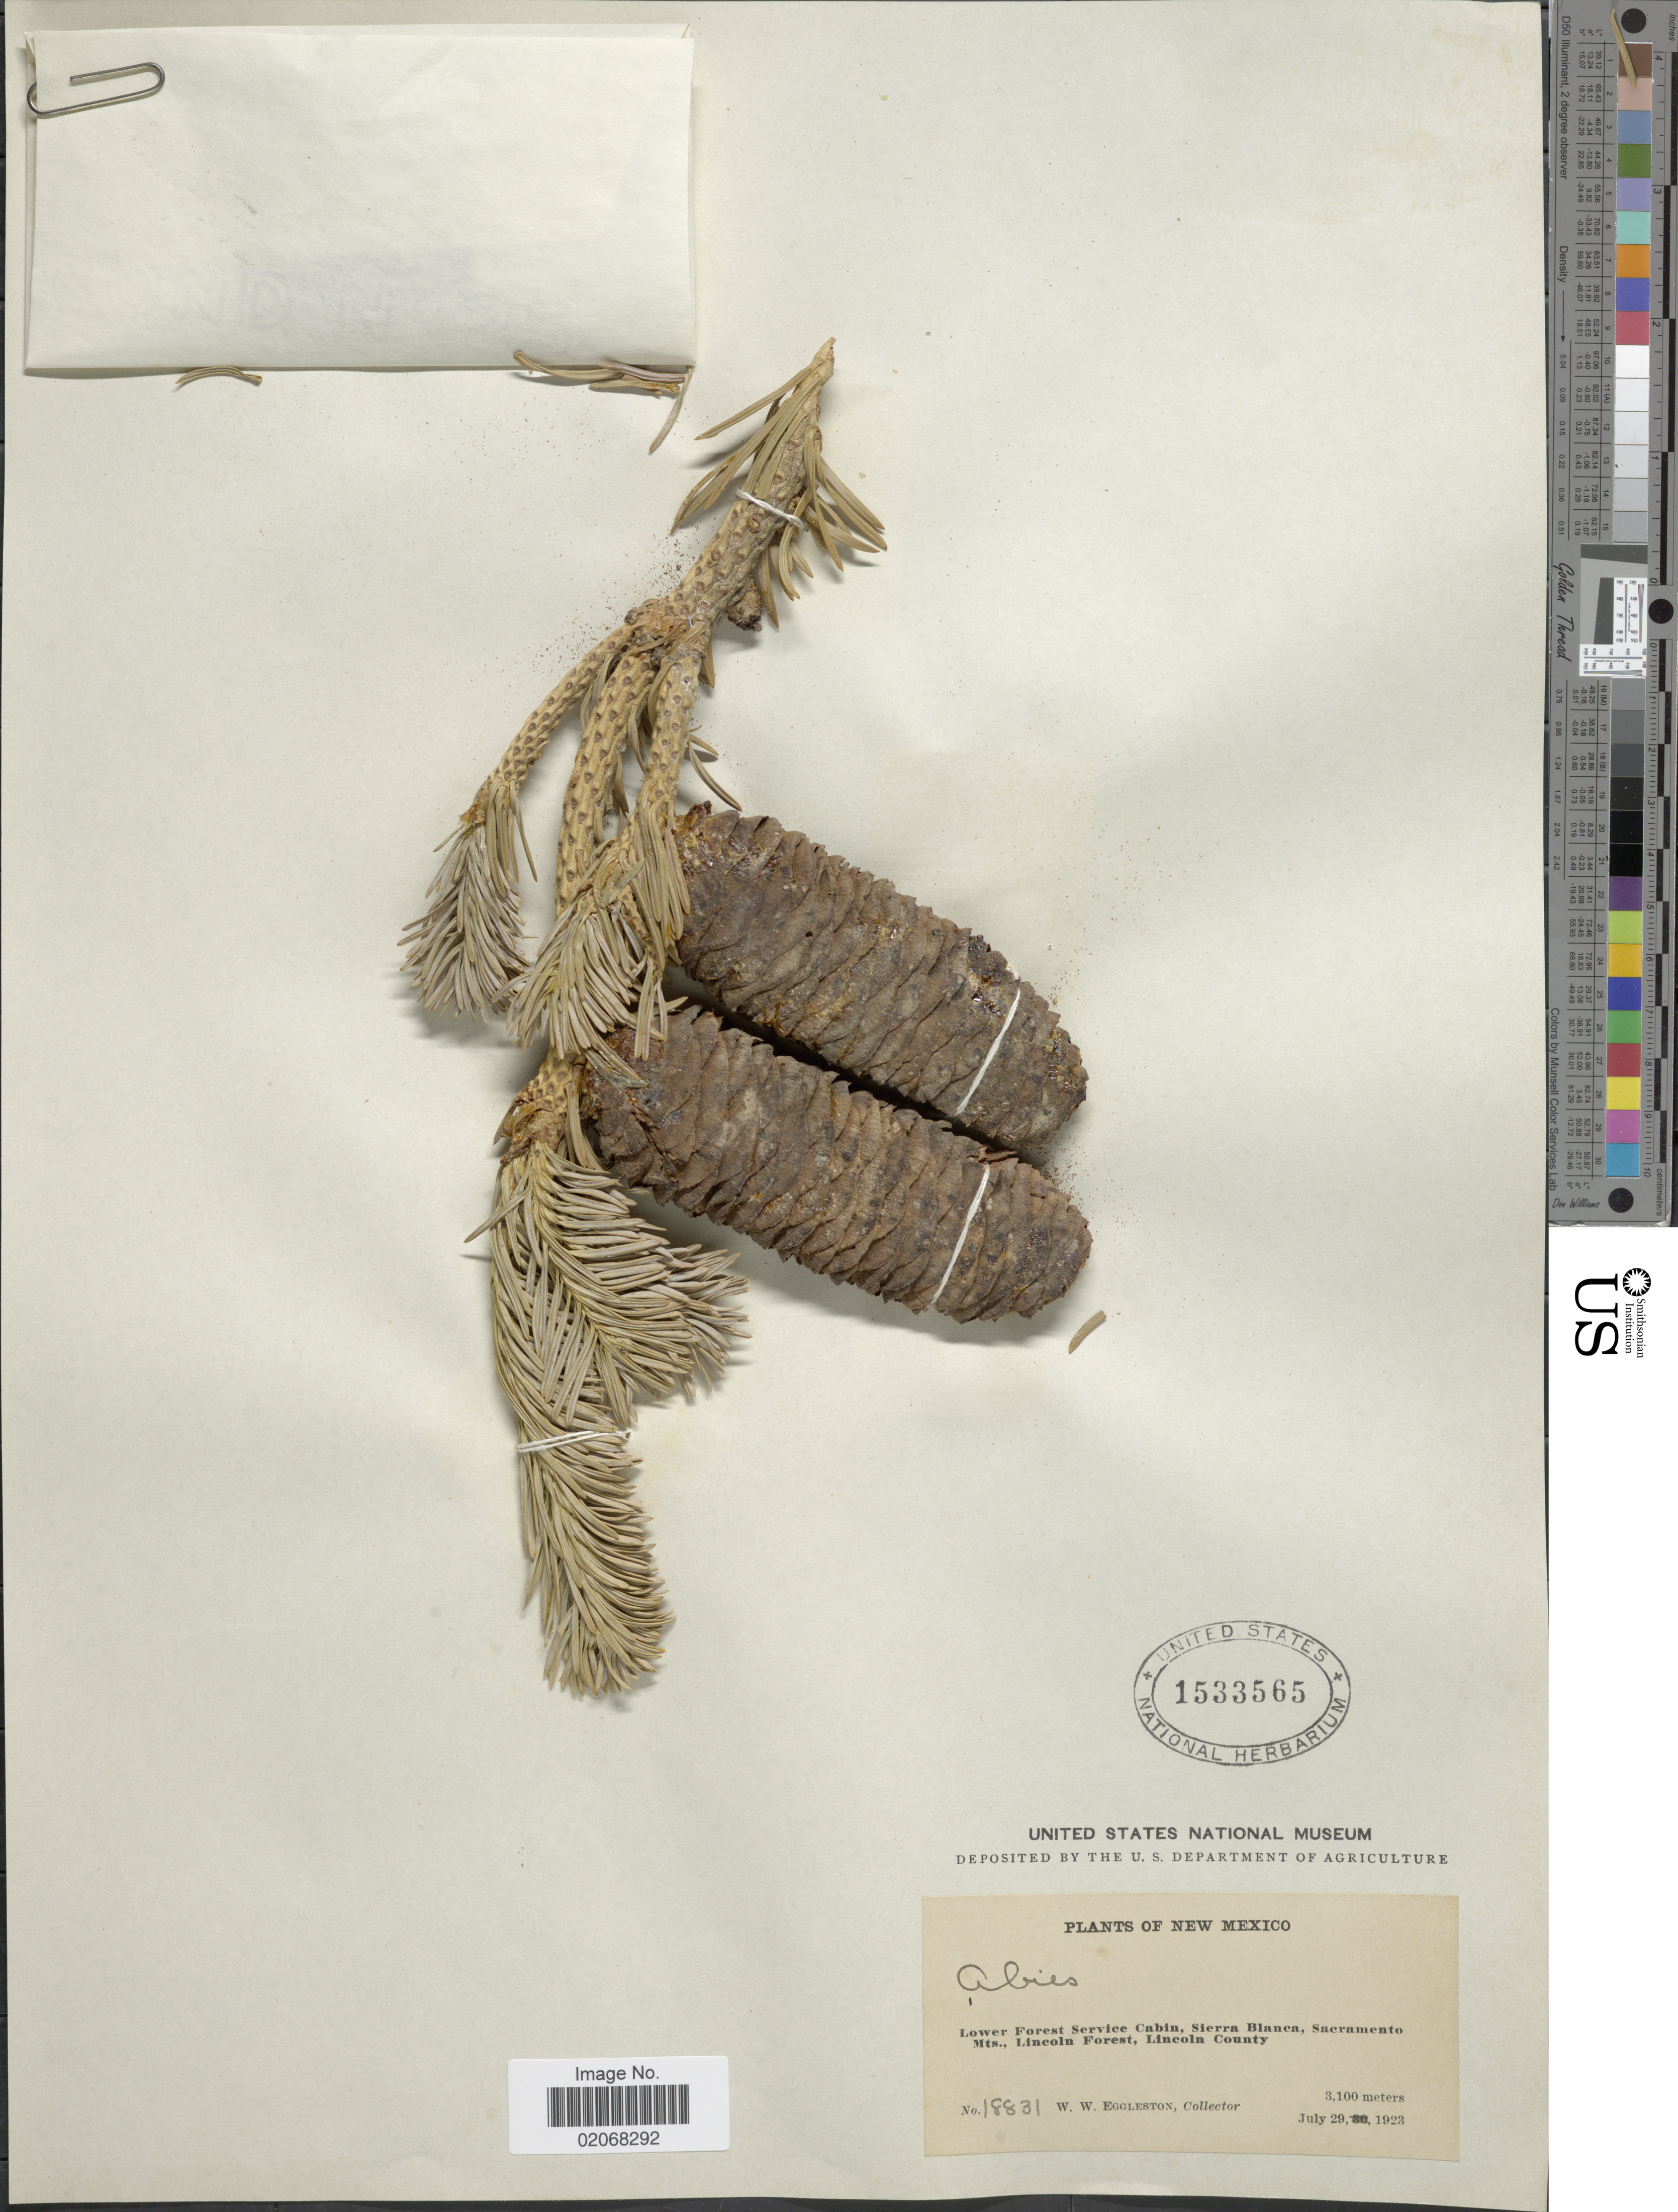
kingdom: Plantae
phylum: Tracheophyta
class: Pinopsida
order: Pinales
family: Pinaceae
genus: Abies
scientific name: Abies lasiocarpa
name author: (Hook.) Nutt.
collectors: W. W. Eggleston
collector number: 18831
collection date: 1923-07-29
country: United States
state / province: New Mexico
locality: Lower Forest Service Cabin, Sierra Blanca, Sacramento Mts., Lincoln Forest, Lincoln County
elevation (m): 3100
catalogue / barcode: US 1533565